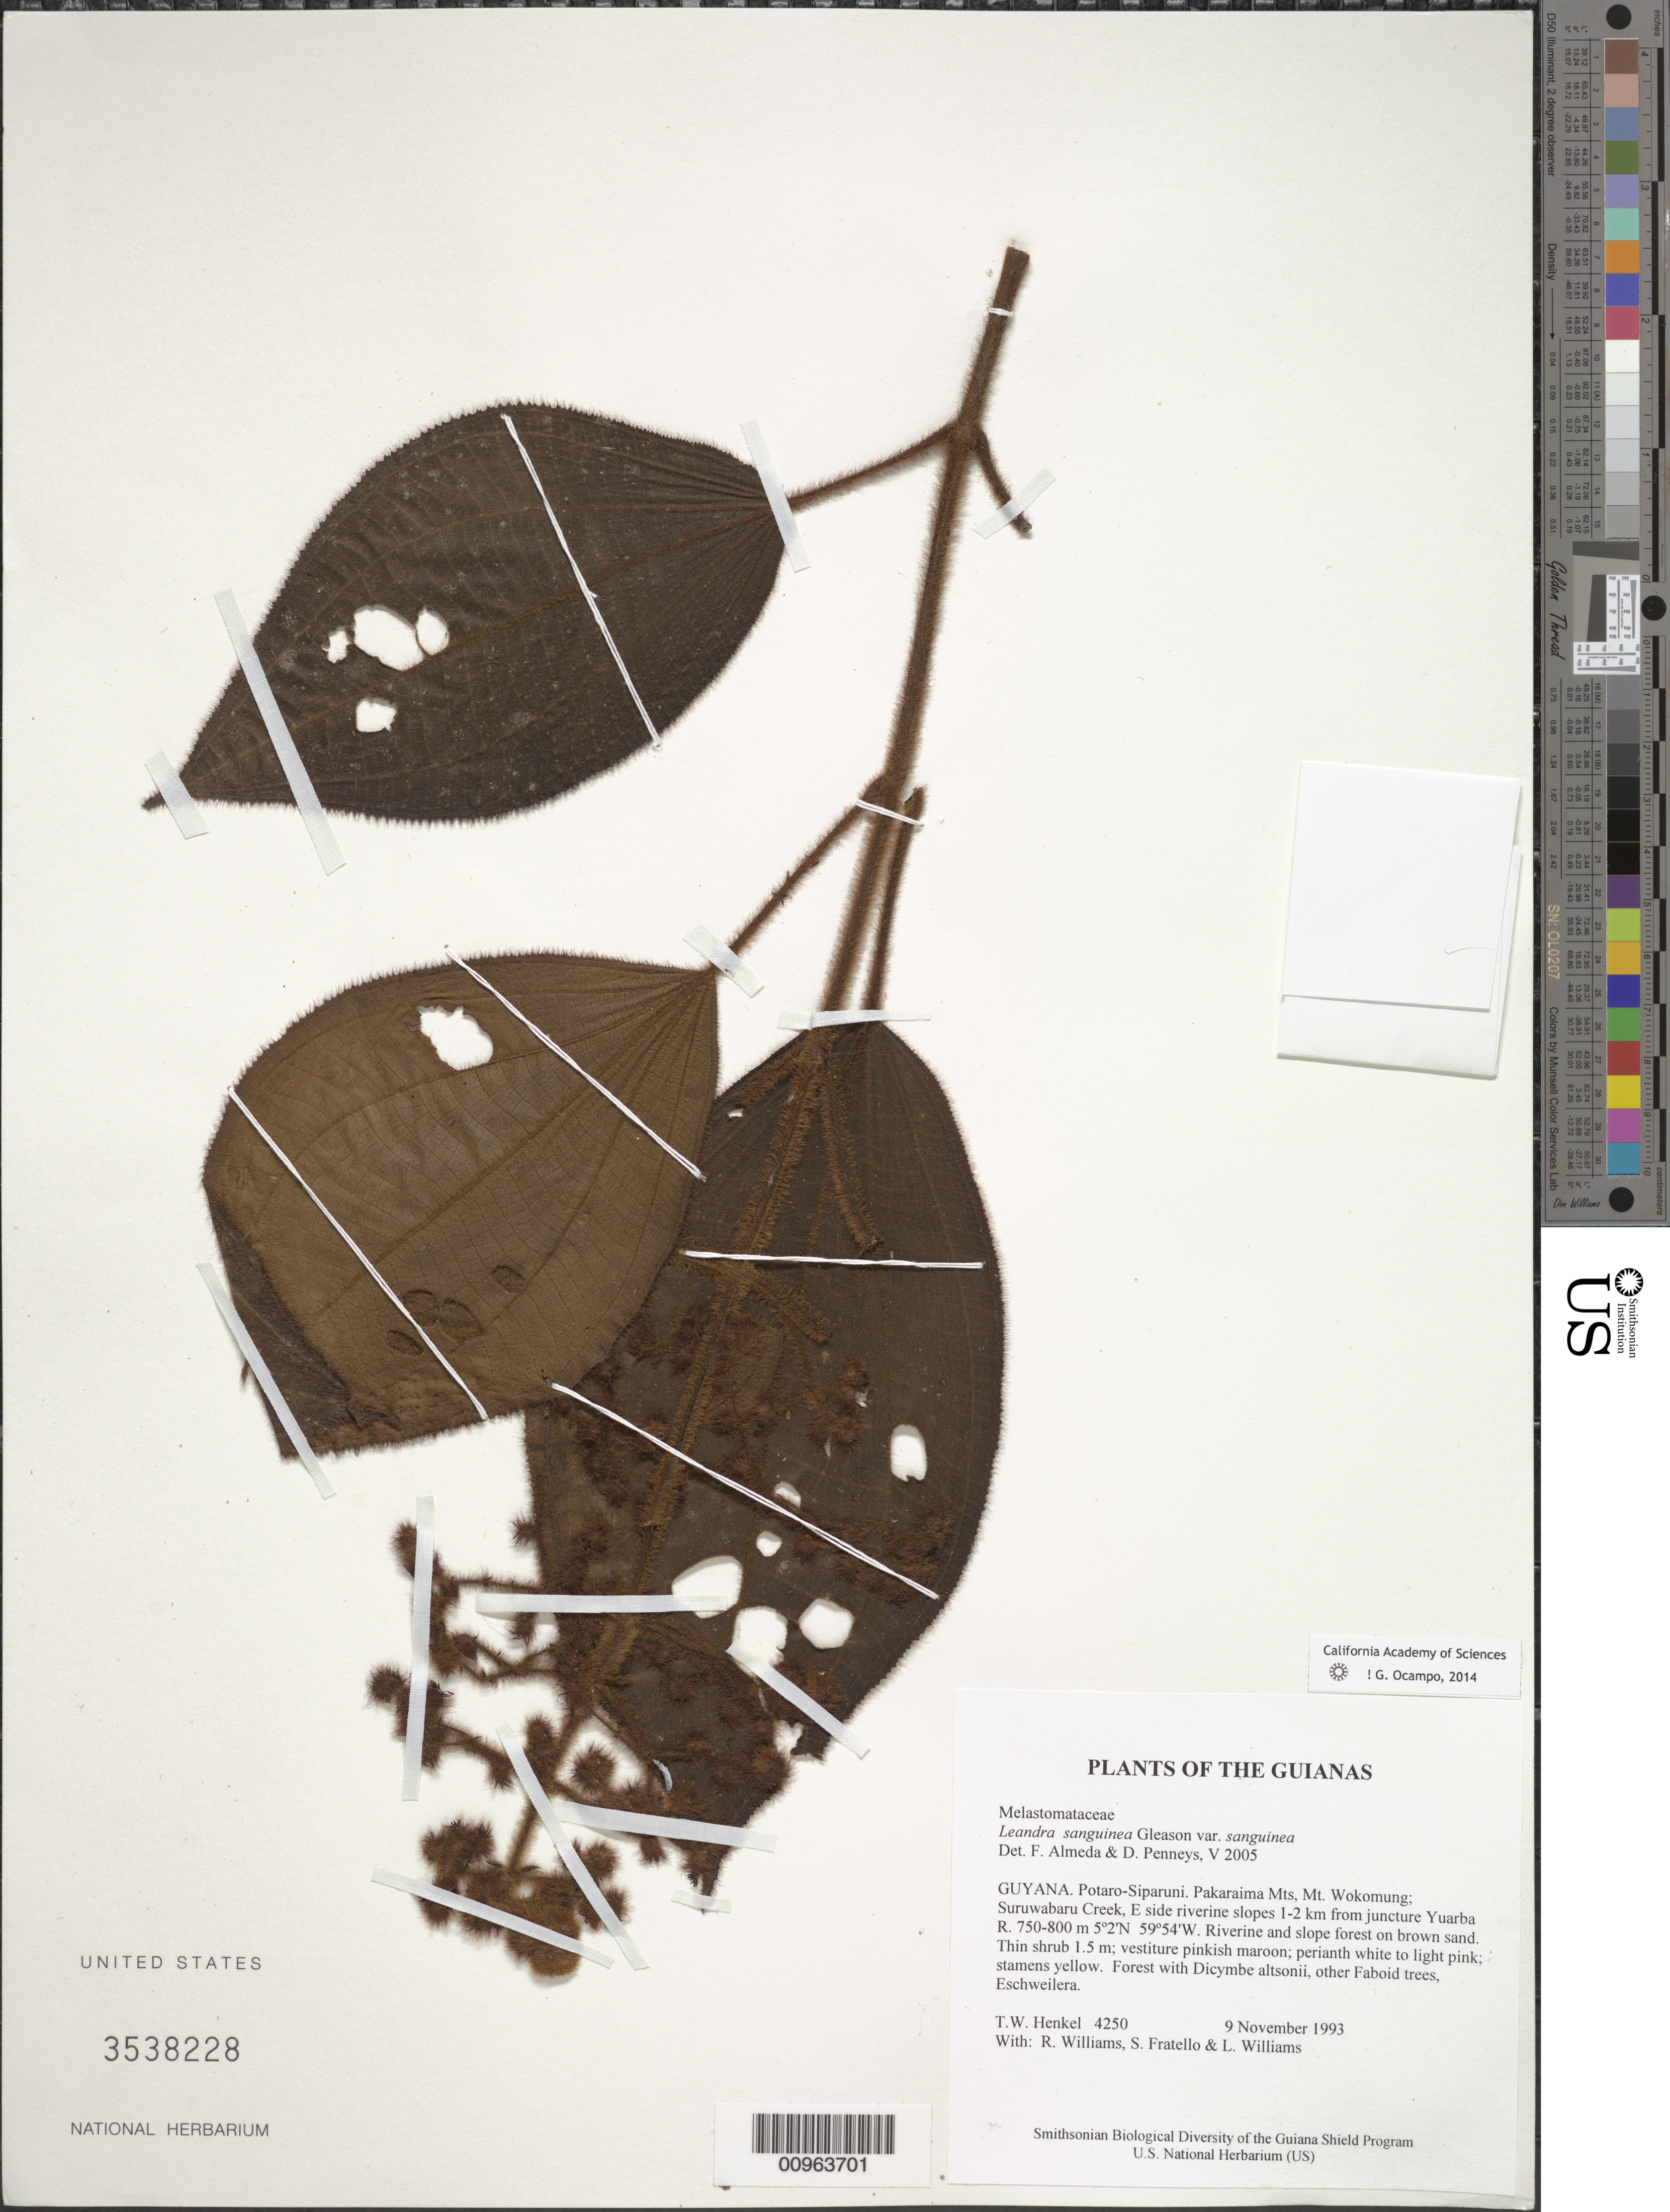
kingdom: Plantae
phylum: Tracheophyta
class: Magnoliopsida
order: Myrtales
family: Melastomataceae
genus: Leandra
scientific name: Leandra sanguinea subsp. sanguinea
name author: Gleason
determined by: Almeda, F.; Penneys, D. S.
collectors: T. Henkel, R. Williams, S. Fratello & L. Williams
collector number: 4250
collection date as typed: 9 November 1993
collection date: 1993-11-09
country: Guyana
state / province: Potaro-Siparuni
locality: Pakaraima Mts, Mt. Wokomung; Suruwabaru Creek, E side riverine slopes 1-2 km from juncture Yuarba R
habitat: Riverine and slope forest on brown sand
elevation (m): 750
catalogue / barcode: US 3538228